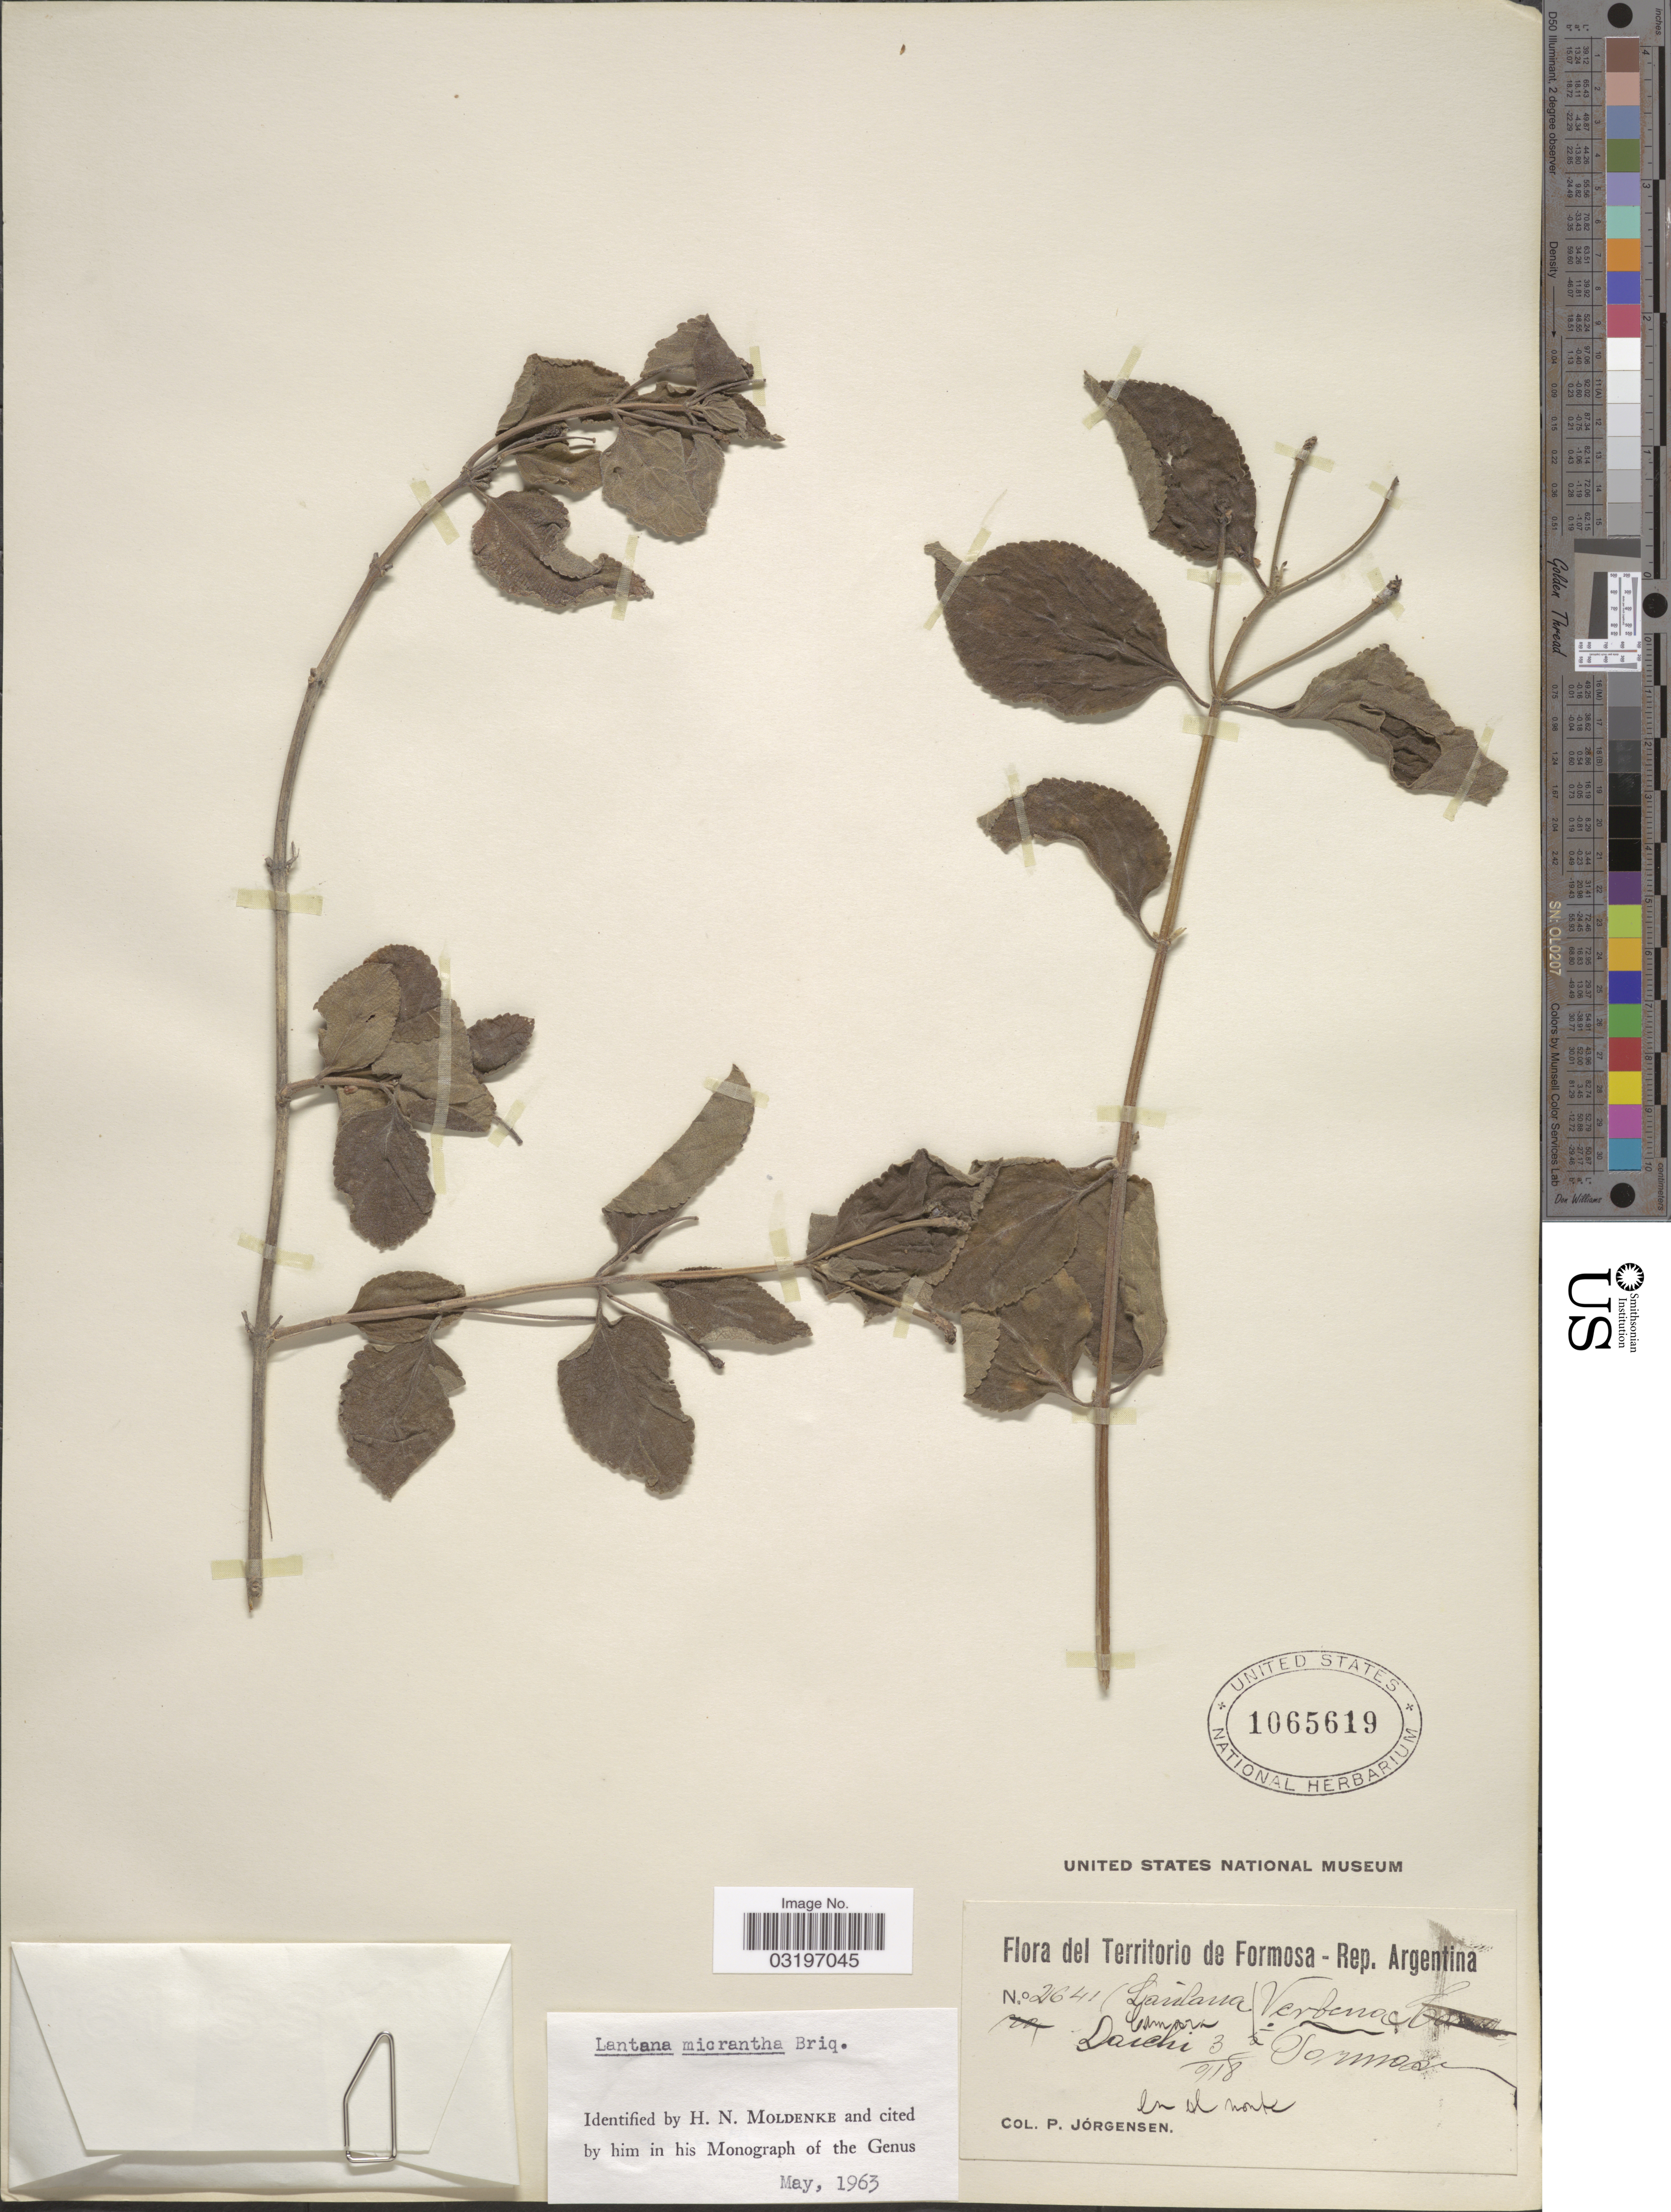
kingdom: Plantae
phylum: Tracheophyta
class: Magnoliopsida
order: Lamiales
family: Verbenaceae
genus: Lantana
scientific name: Lantana micrantha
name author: Briq.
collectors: P. Jörgensen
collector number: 2641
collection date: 1918-03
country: Argentina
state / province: Formosa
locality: Daichi. Formosa.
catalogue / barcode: US 1065619